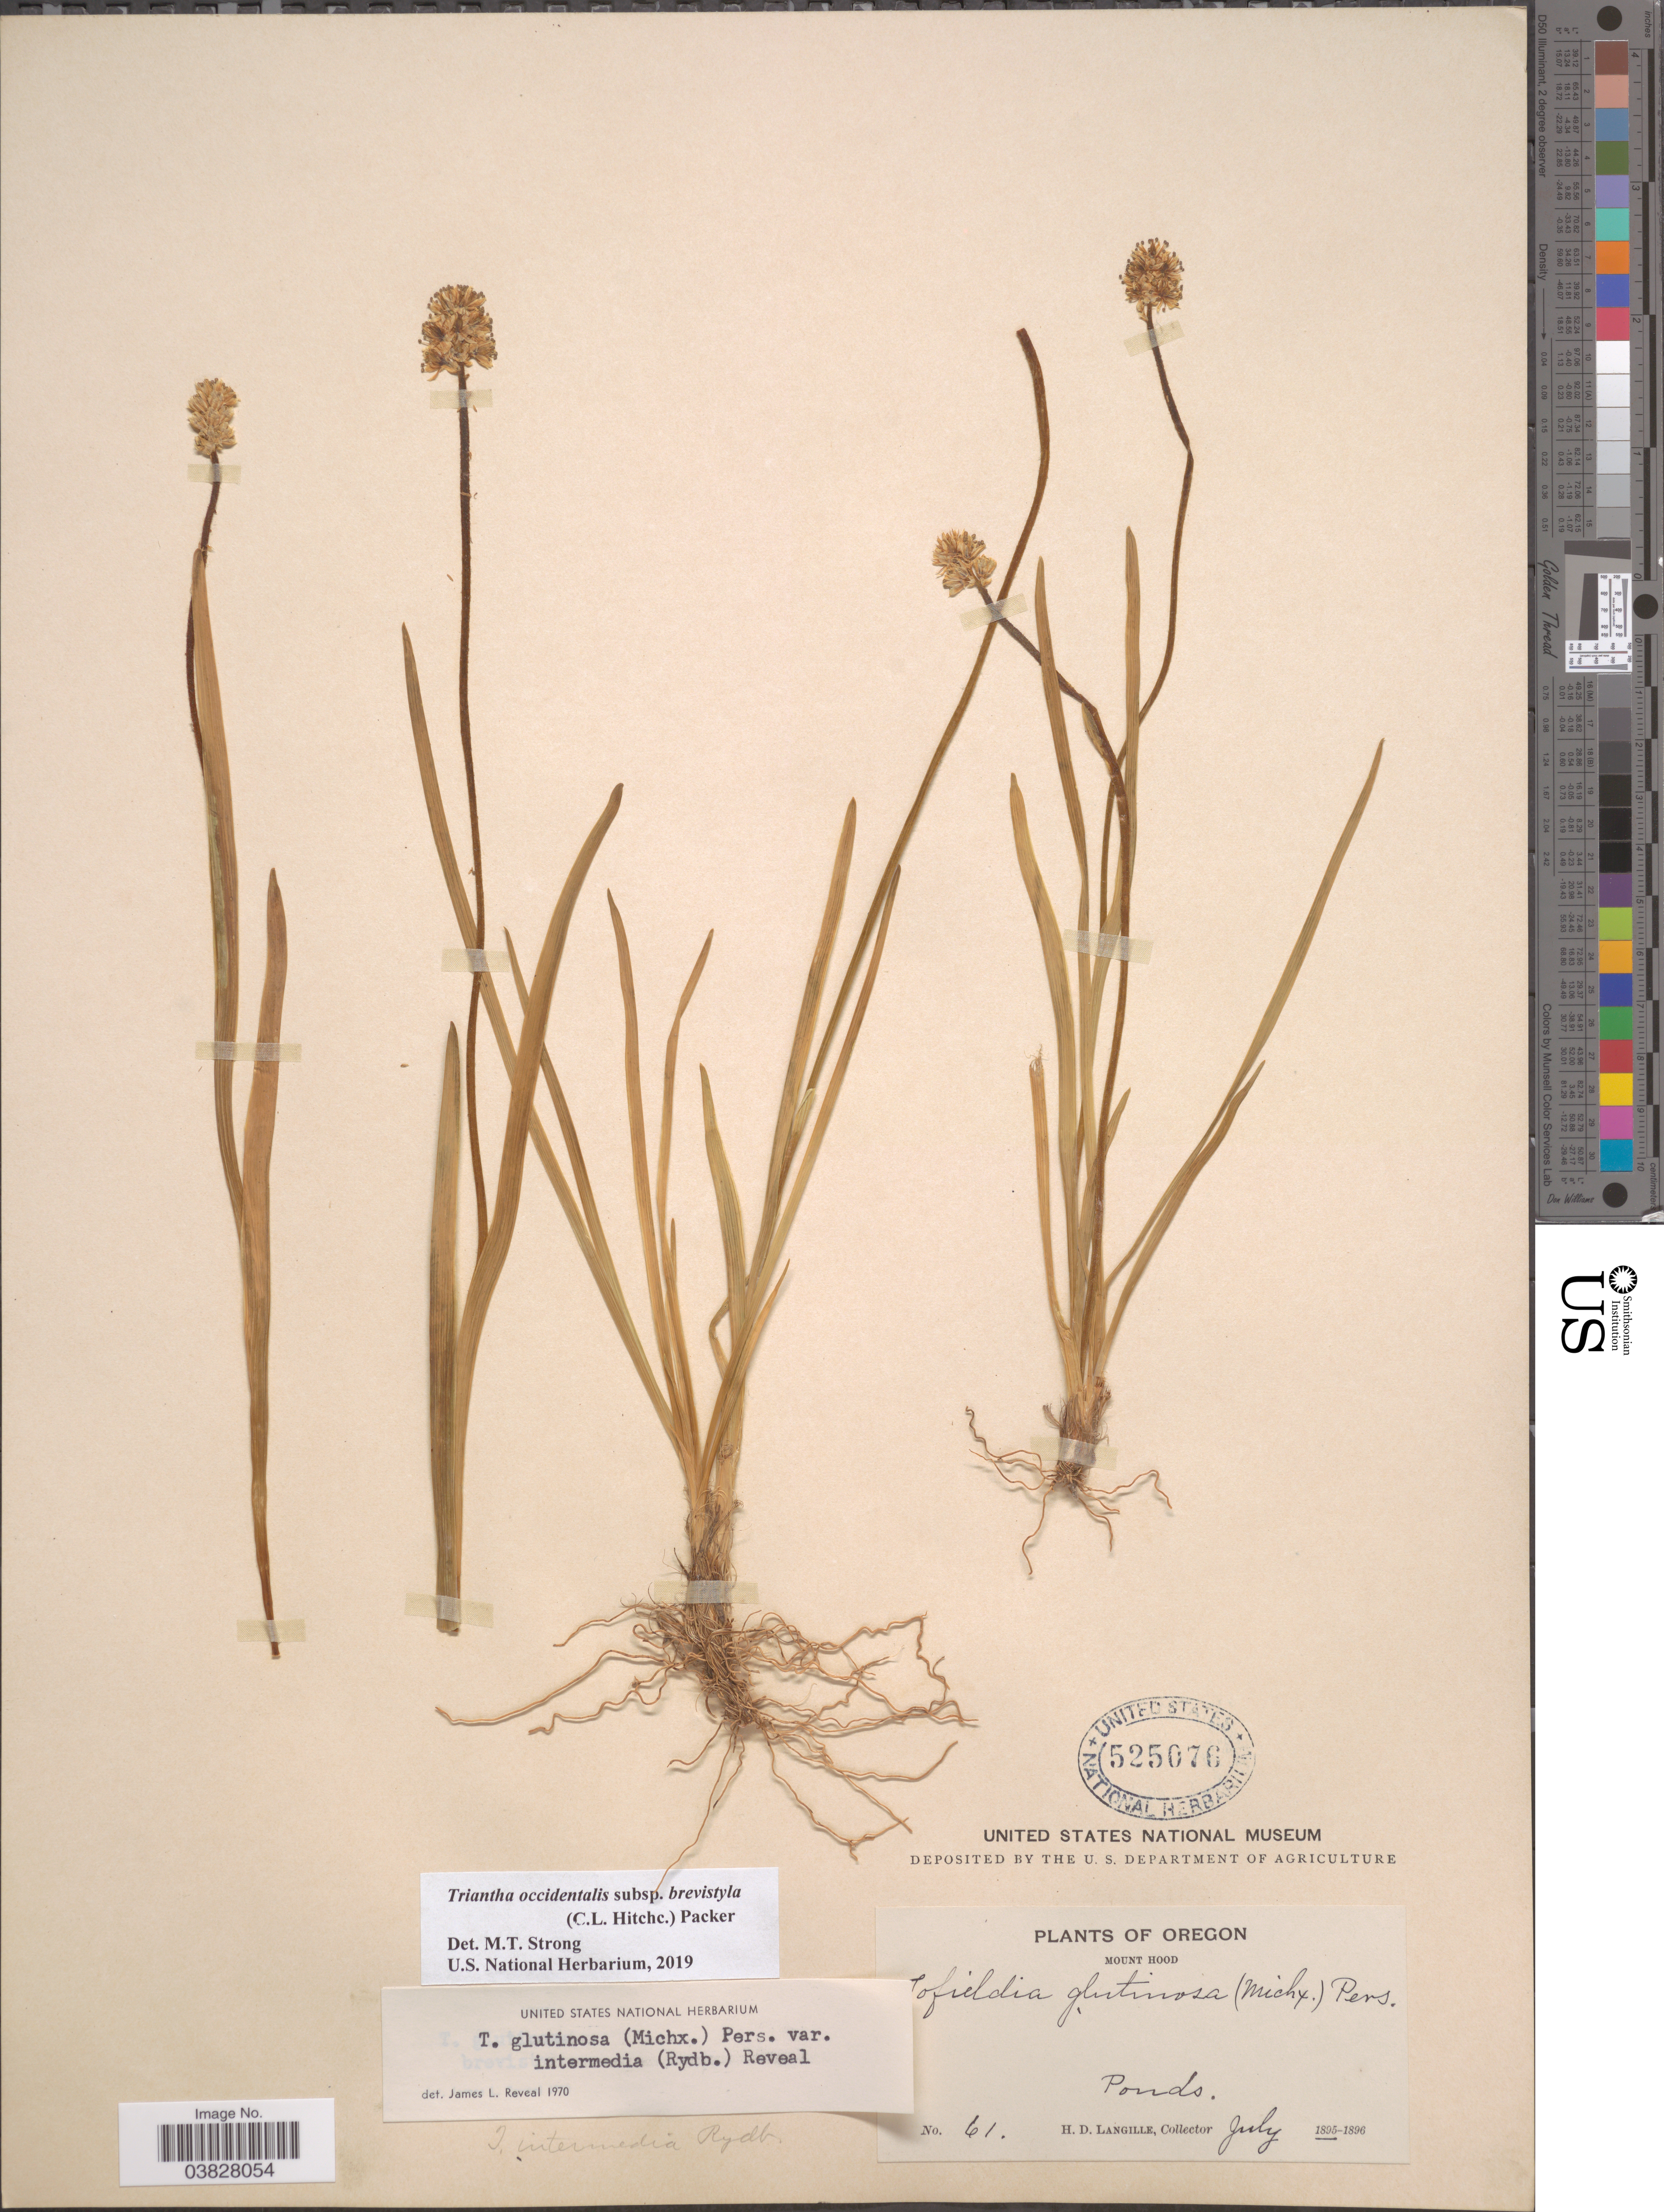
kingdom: Plantae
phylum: Tracheophyta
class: Liliopsida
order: Alismatales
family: Tofieldiaceae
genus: Triantha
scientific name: Triantha occidentalis subsp. brevistyla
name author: (C.L. Hitchc.) Packer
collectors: H. Langille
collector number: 61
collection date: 1895-07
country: United States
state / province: Oregon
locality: Mount Hood. Ponds.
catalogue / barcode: US 525076